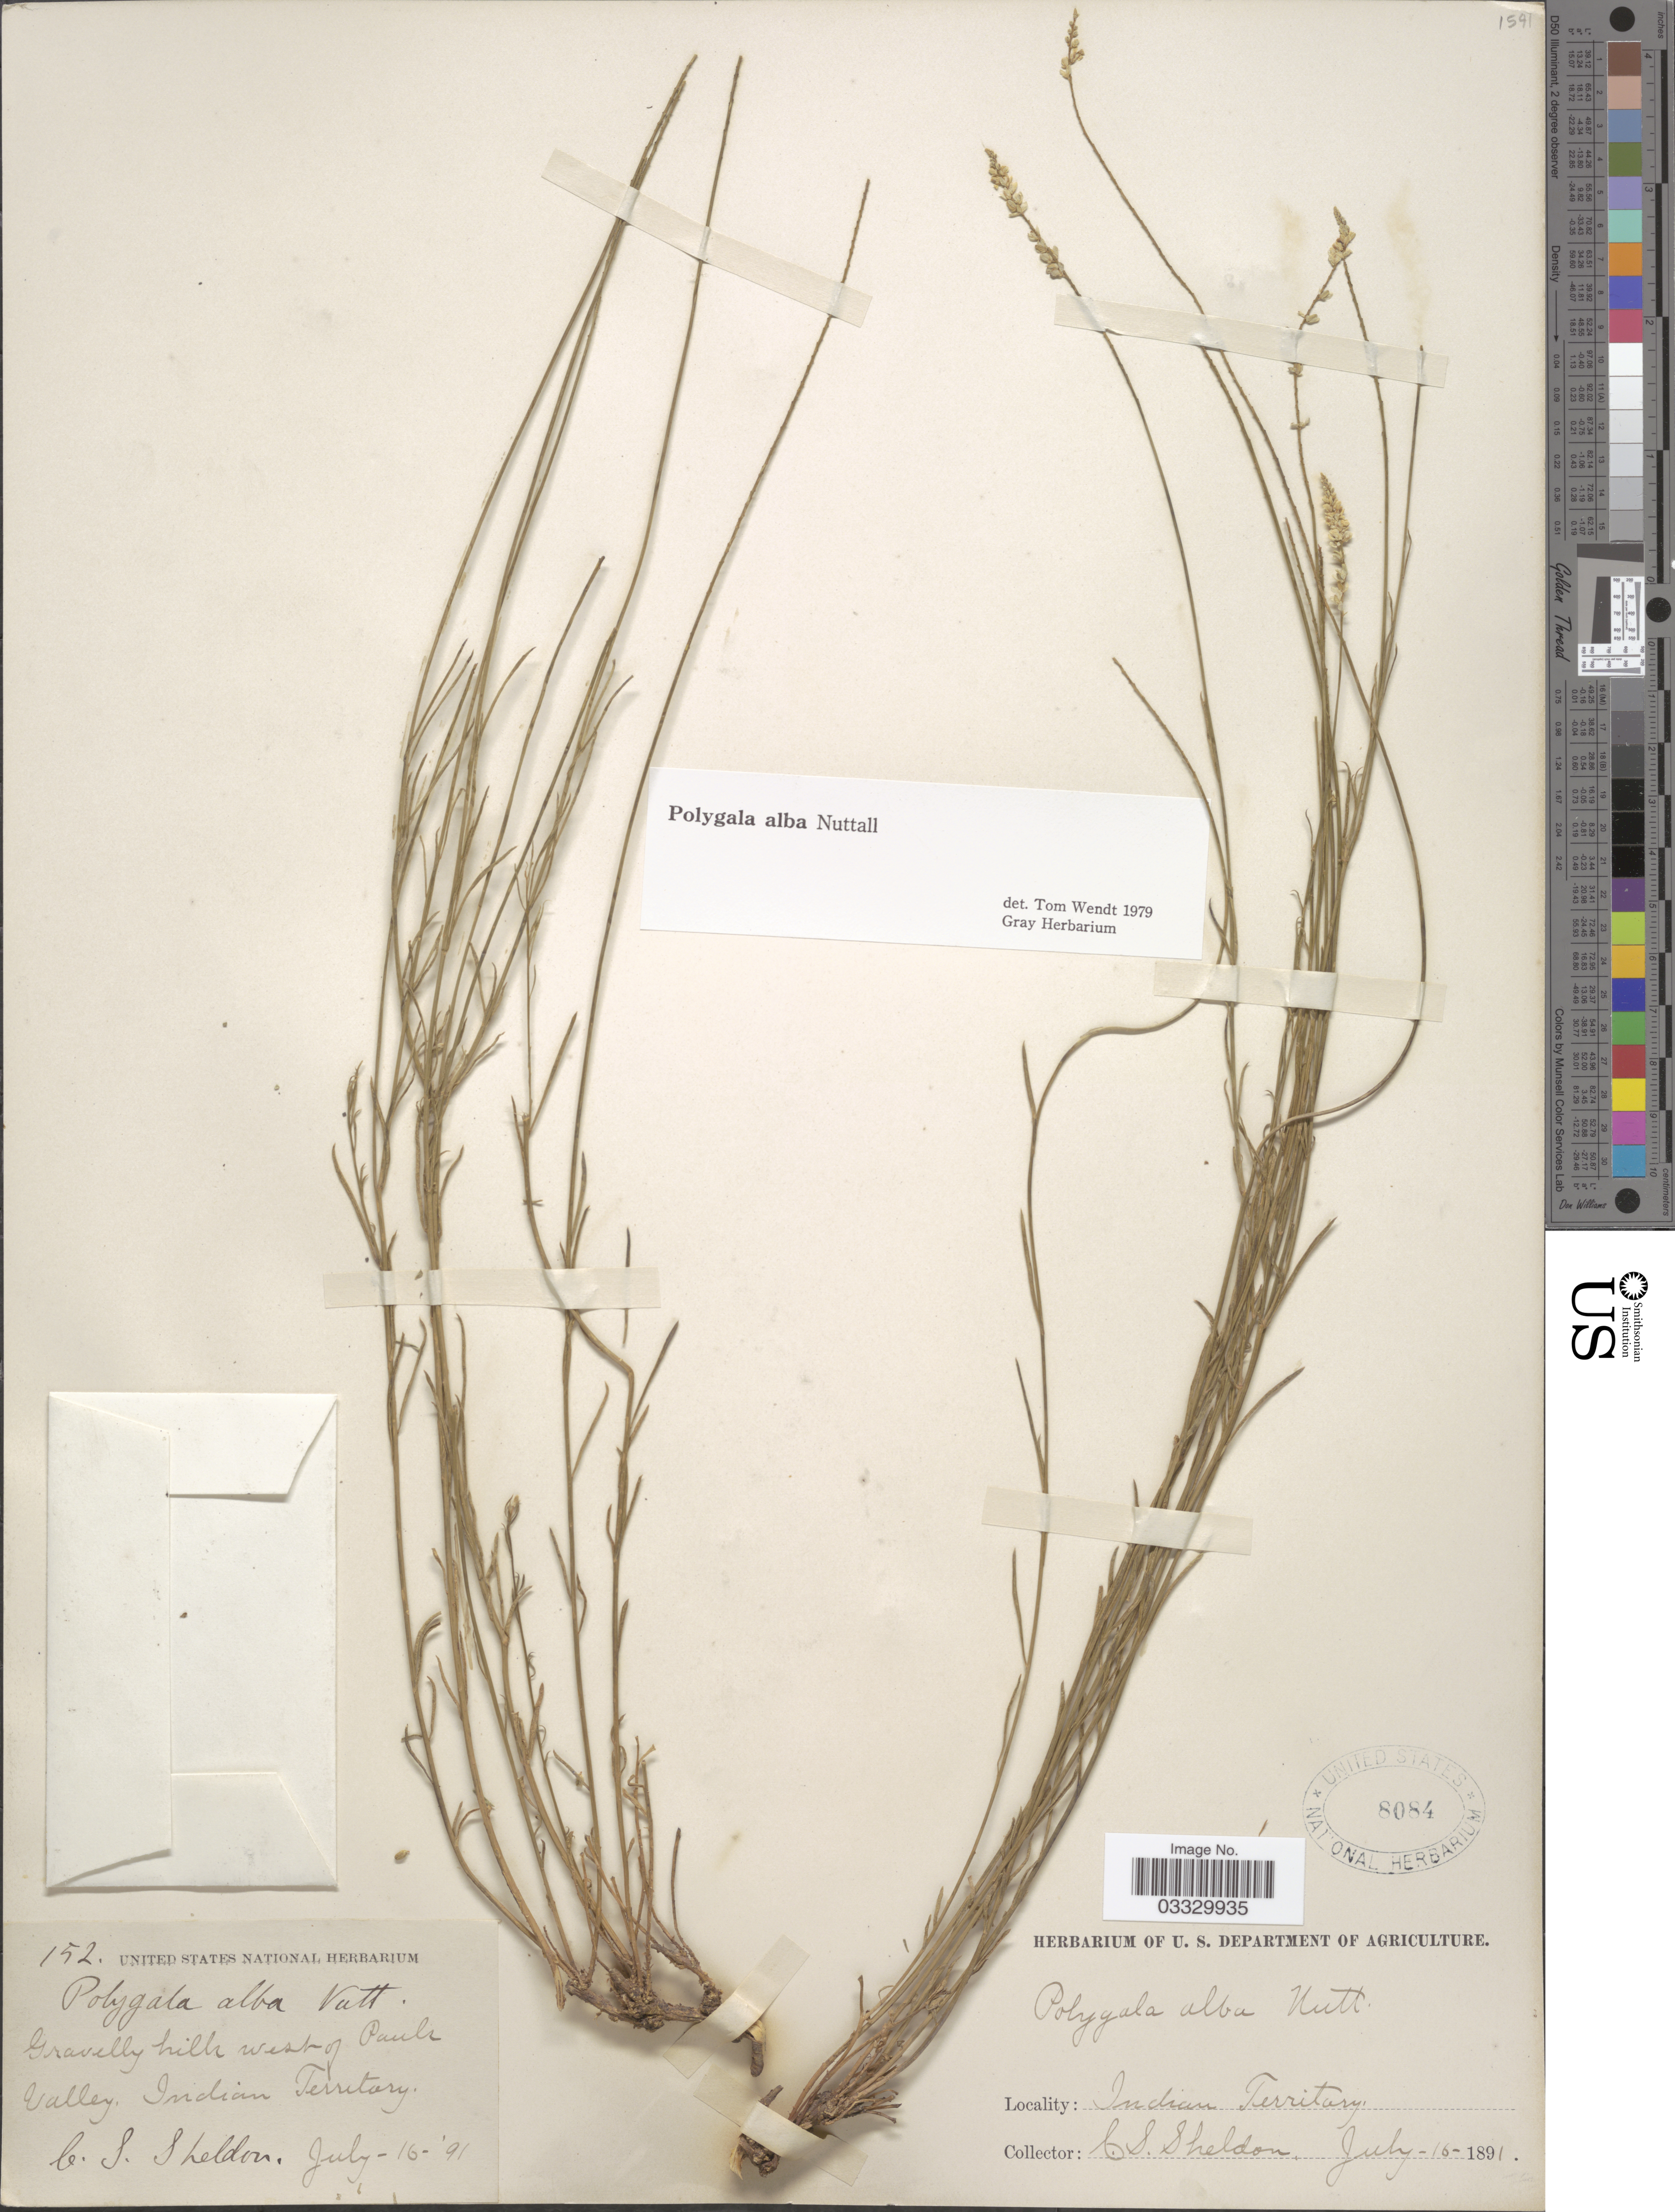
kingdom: Plantae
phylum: Tracheophyta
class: Magnoliopsida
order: Fabales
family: Polygalaceae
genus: Polygala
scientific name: Polygala alba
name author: Nutt.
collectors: C. S. Sheldon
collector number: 152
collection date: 1891-07-16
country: United States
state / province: Oklahoma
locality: Gravelly hills west of Pauls Valley. Indian Territory.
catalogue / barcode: US 8084